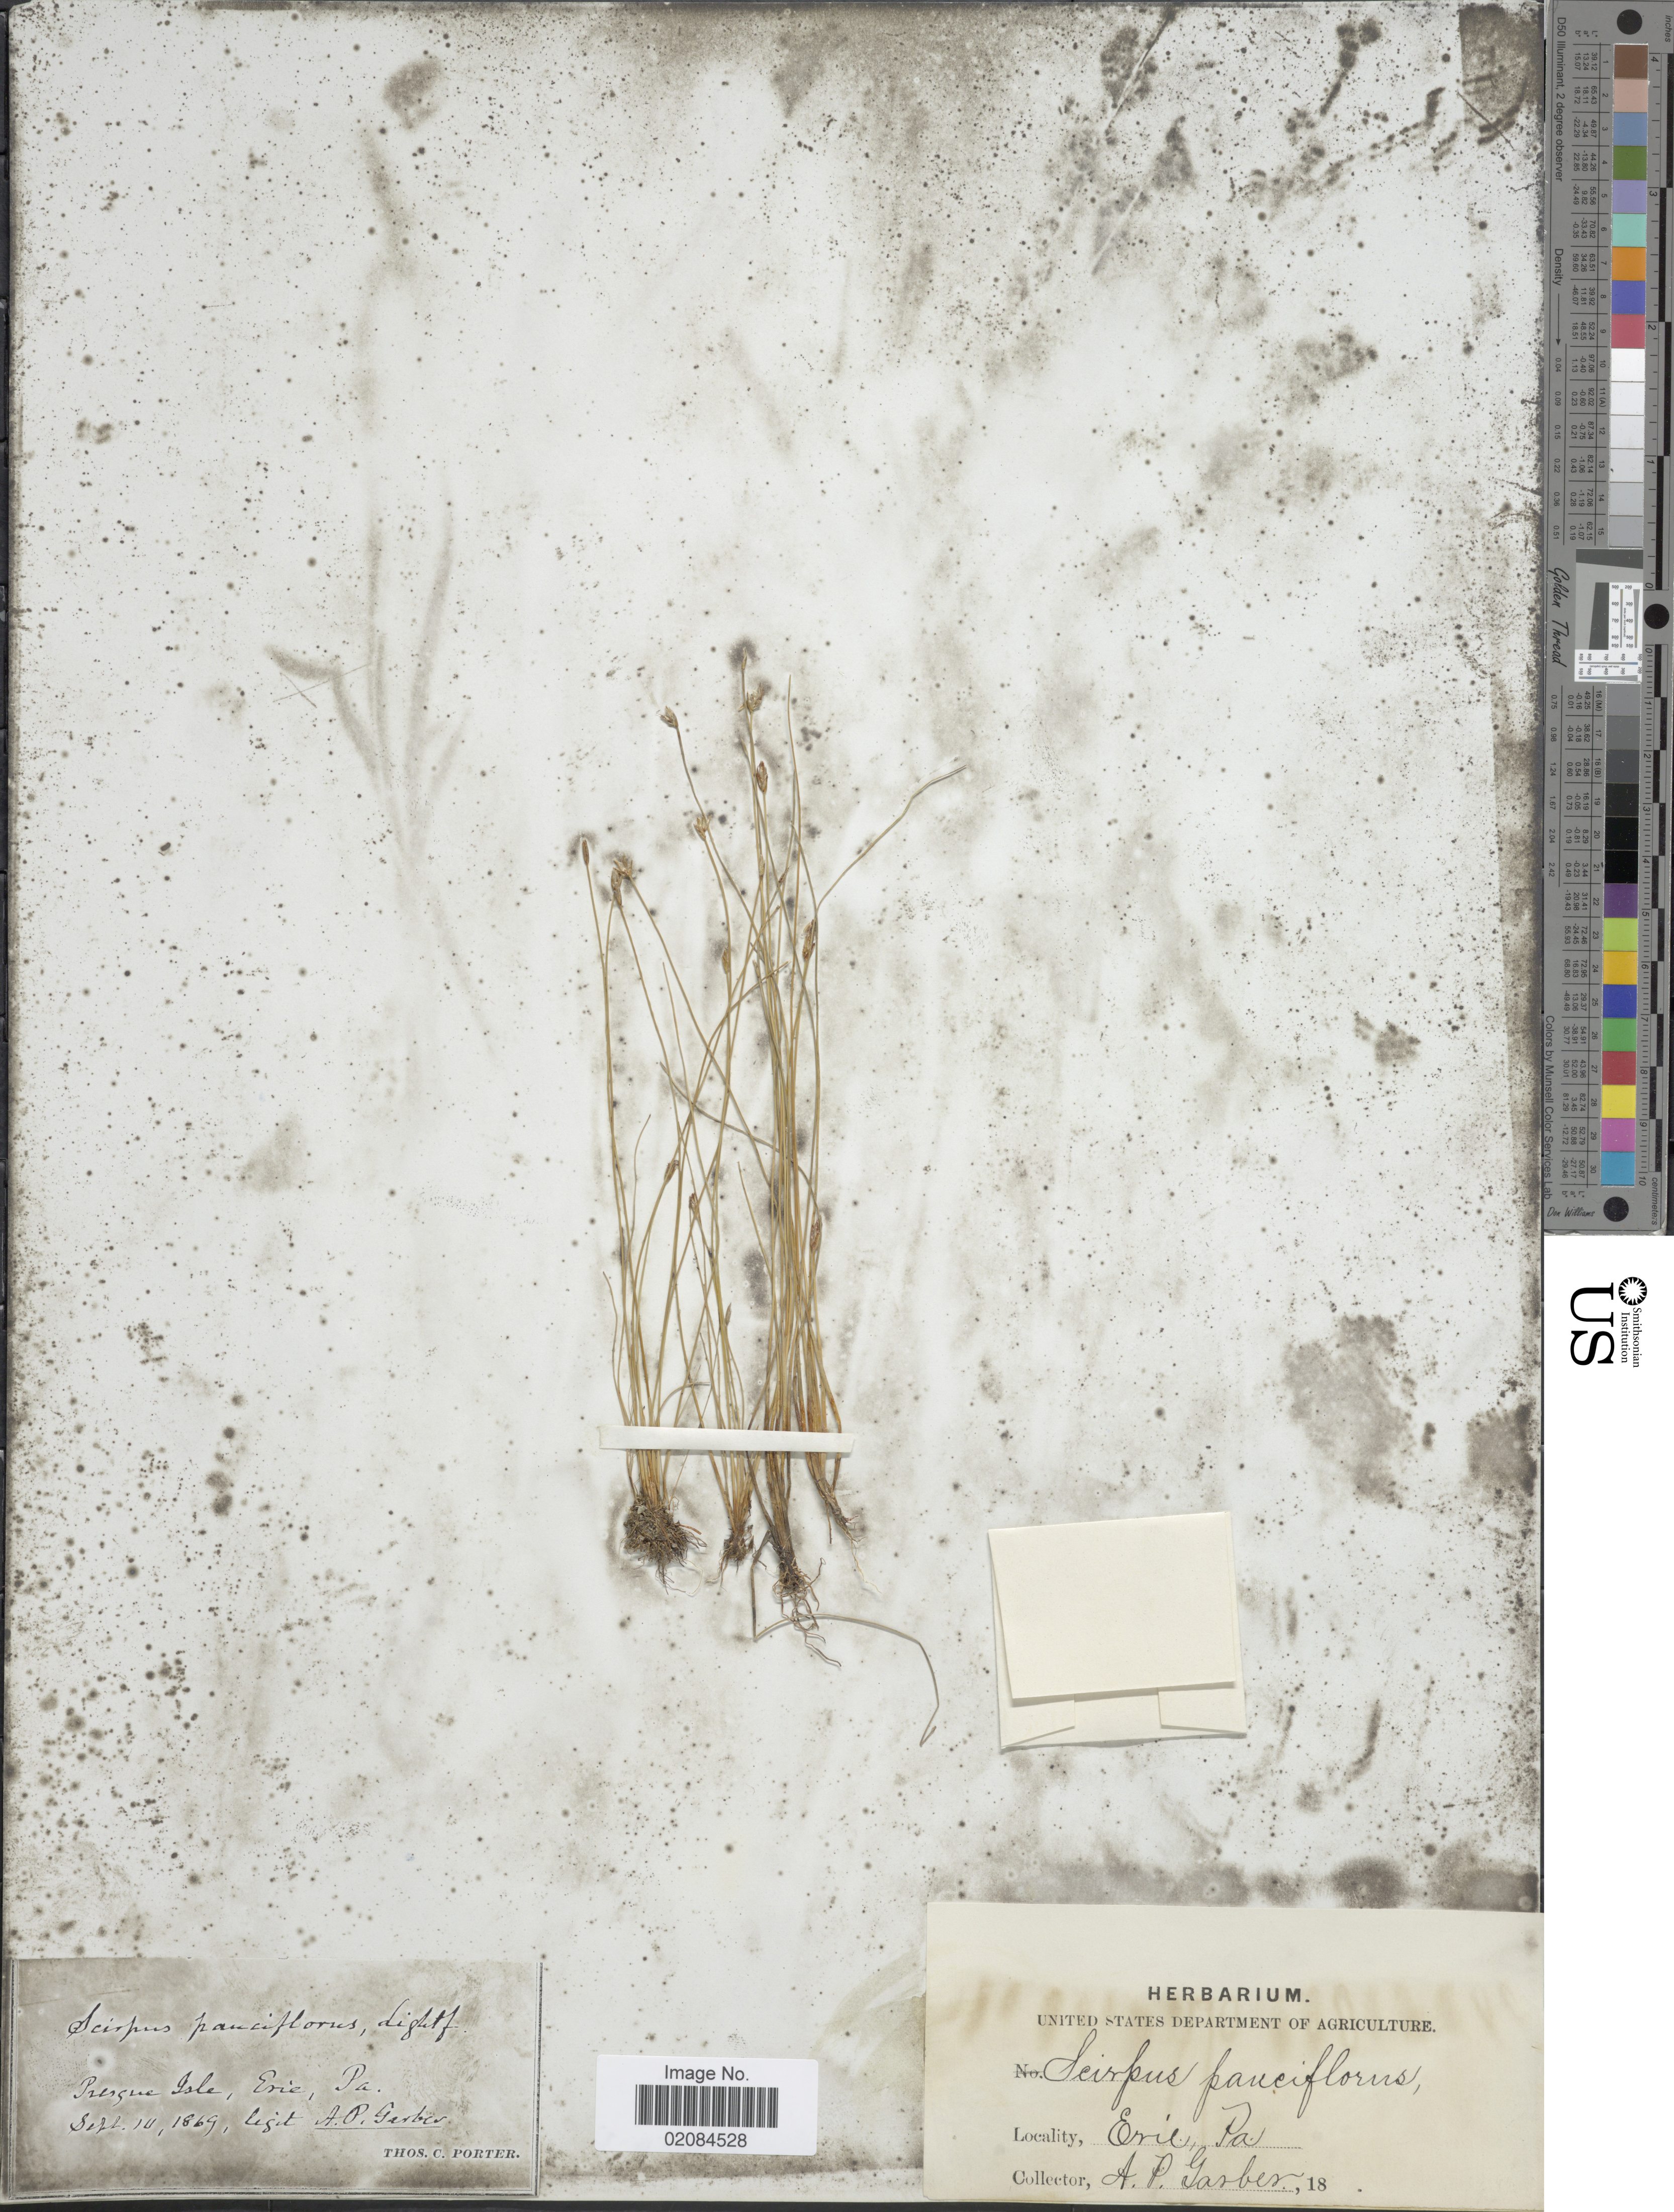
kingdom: Plantae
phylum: Tracheophyta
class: Liliopsida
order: Poales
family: Cyperaceae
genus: Eleocharis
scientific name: Eleocharis quinqueflora subsp. fernaldii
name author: (Svenson) Hultén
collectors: A. P. Garber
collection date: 1869-09-10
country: United States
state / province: Pennsylvania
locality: Erie. Presque Isle